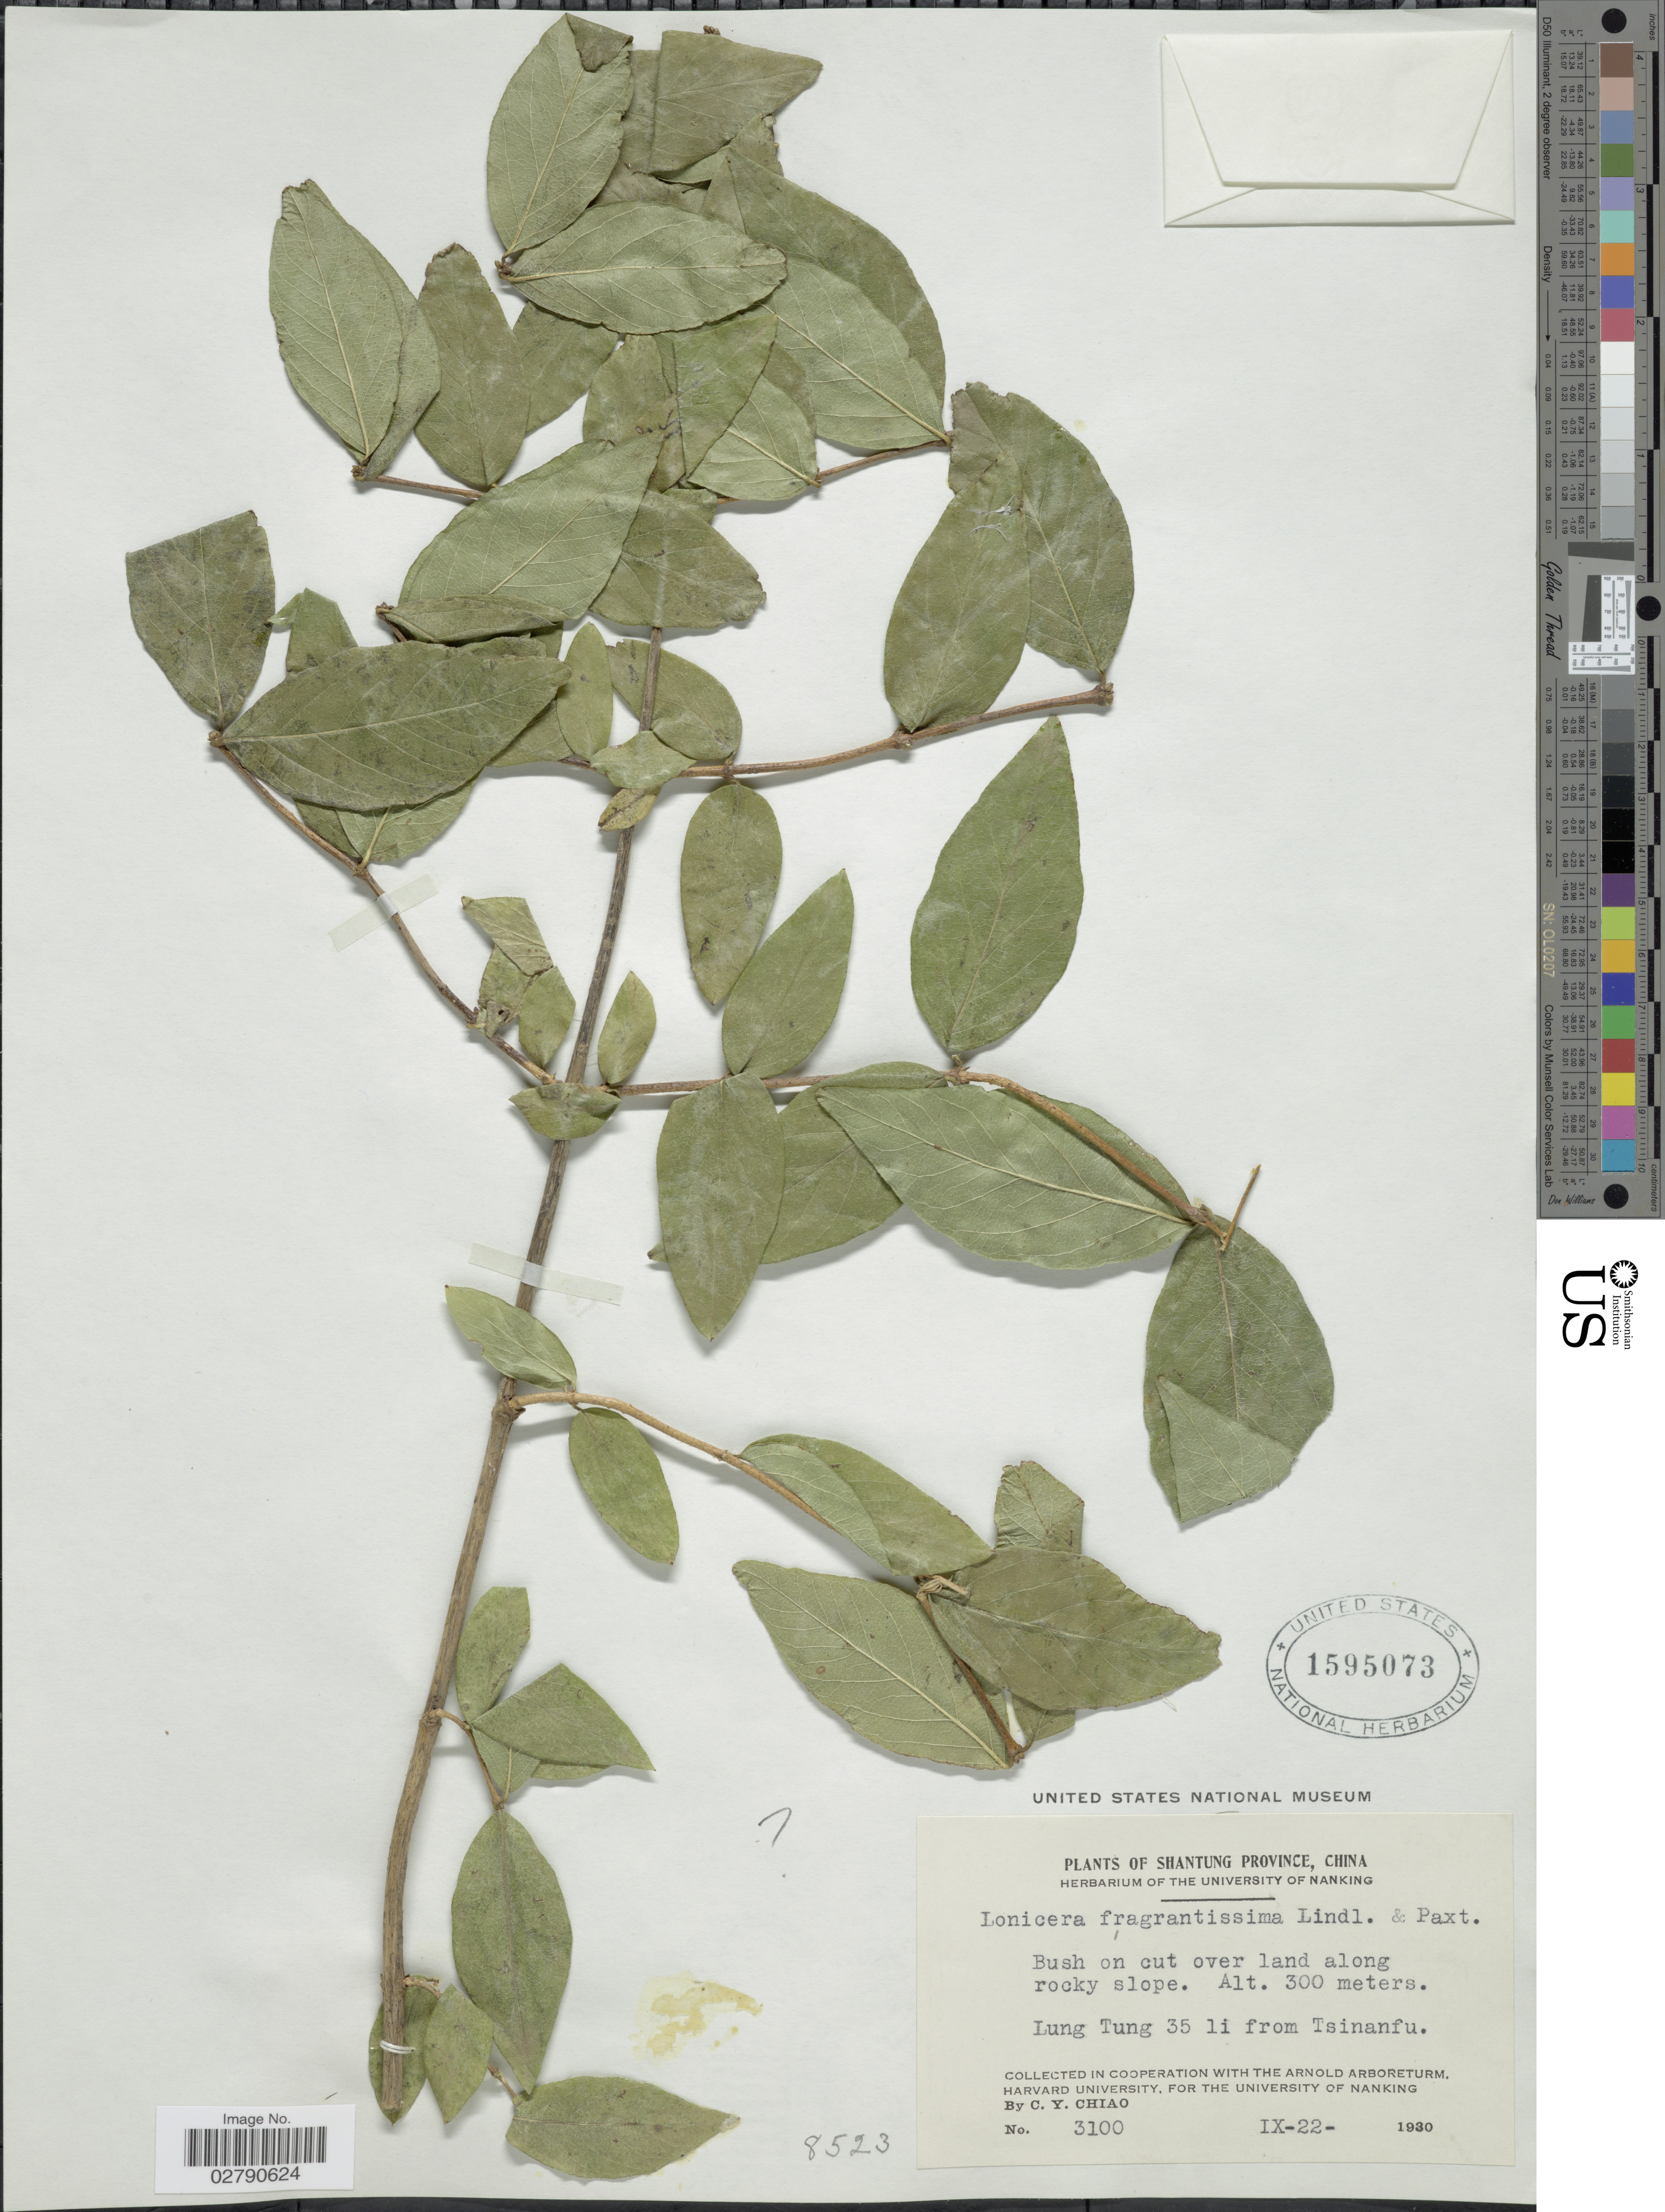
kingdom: Plantae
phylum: Tracheophyta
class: Magnoliopsida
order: Dipsacales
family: Caprifoliaceae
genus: Lonicera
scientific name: Lonicera fragrantissima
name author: Lindl. & Paxt.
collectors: C. Y. Chiao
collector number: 3100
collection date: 1930-09-22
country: China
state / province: Shandong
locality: Shantung Province. Lung Tung 35 li from Tsinanfu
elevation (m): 300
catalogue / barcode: US 1595073